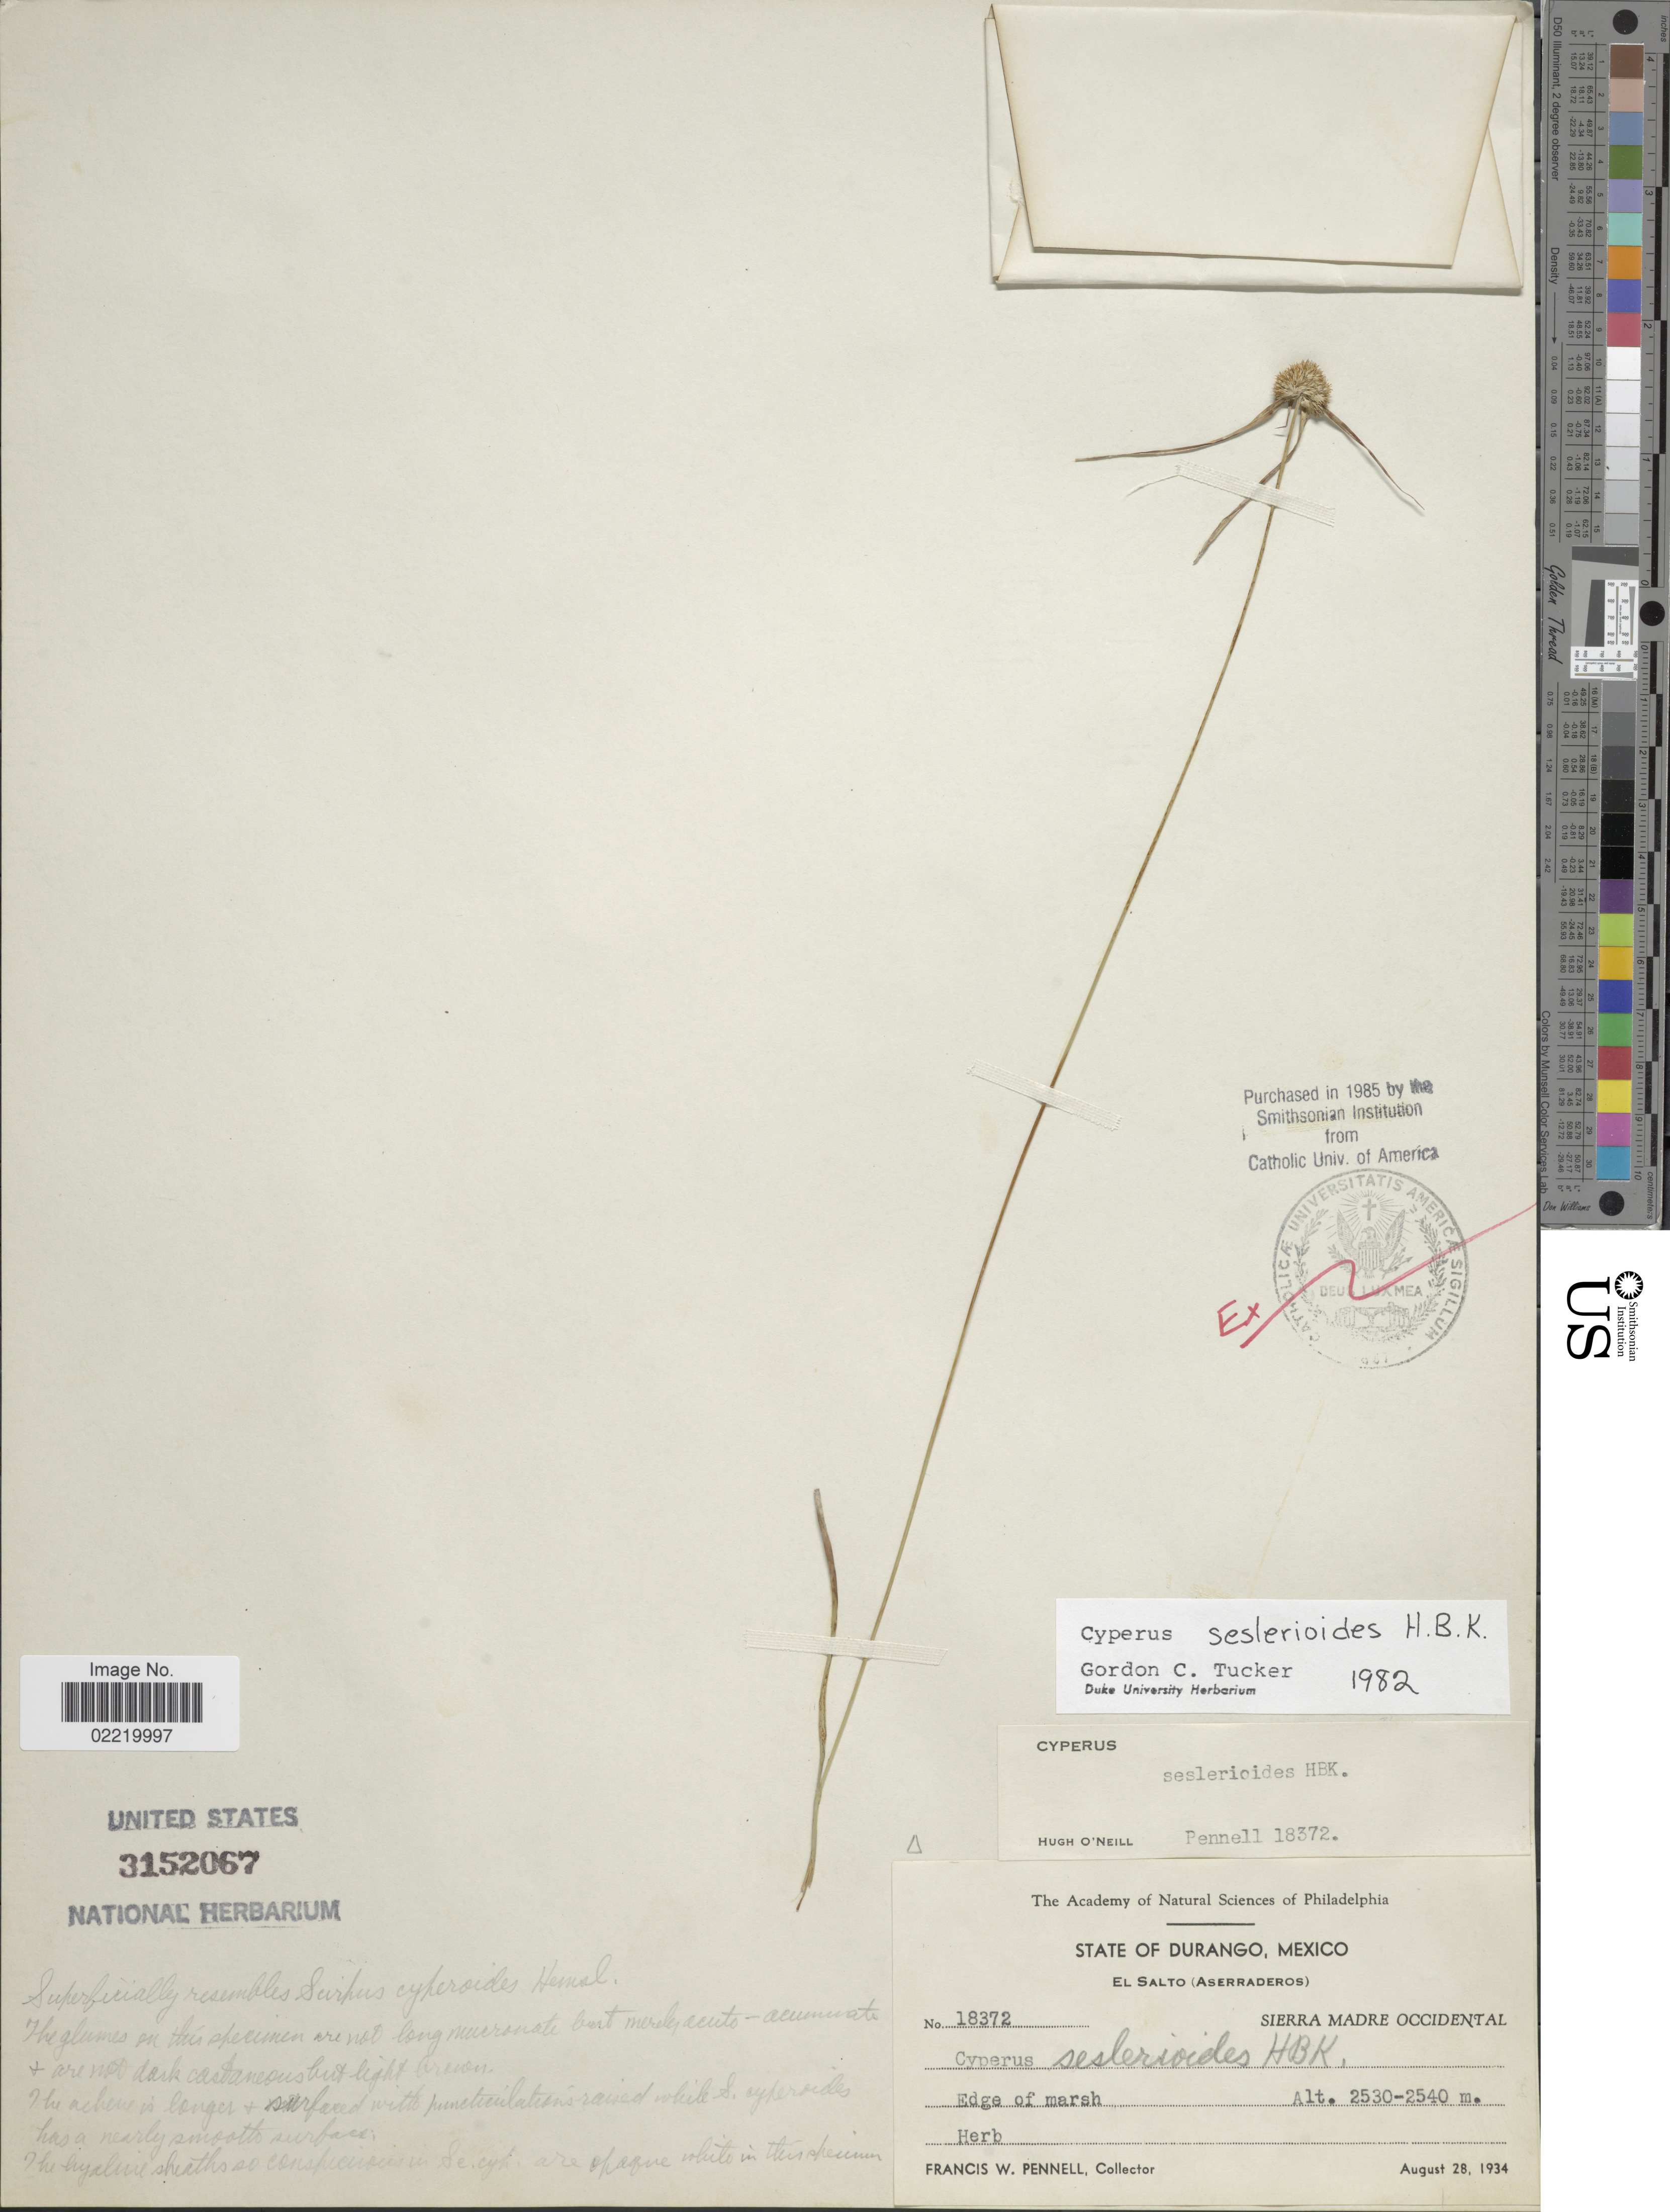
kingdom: Plantae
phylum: Tracheophyta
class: Liliopsida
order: Poales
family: Cyperaceae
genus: Cyperus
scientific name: Cyperus seslerioides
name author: Kunth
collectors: F. W. Pennell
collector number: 18372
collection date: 1934-08-28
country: Mexico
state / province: Durango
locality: El Salto (Asserraderos), Sierra Madre Occidental, edge of marsh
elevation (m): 2530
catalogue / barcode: US 3152067